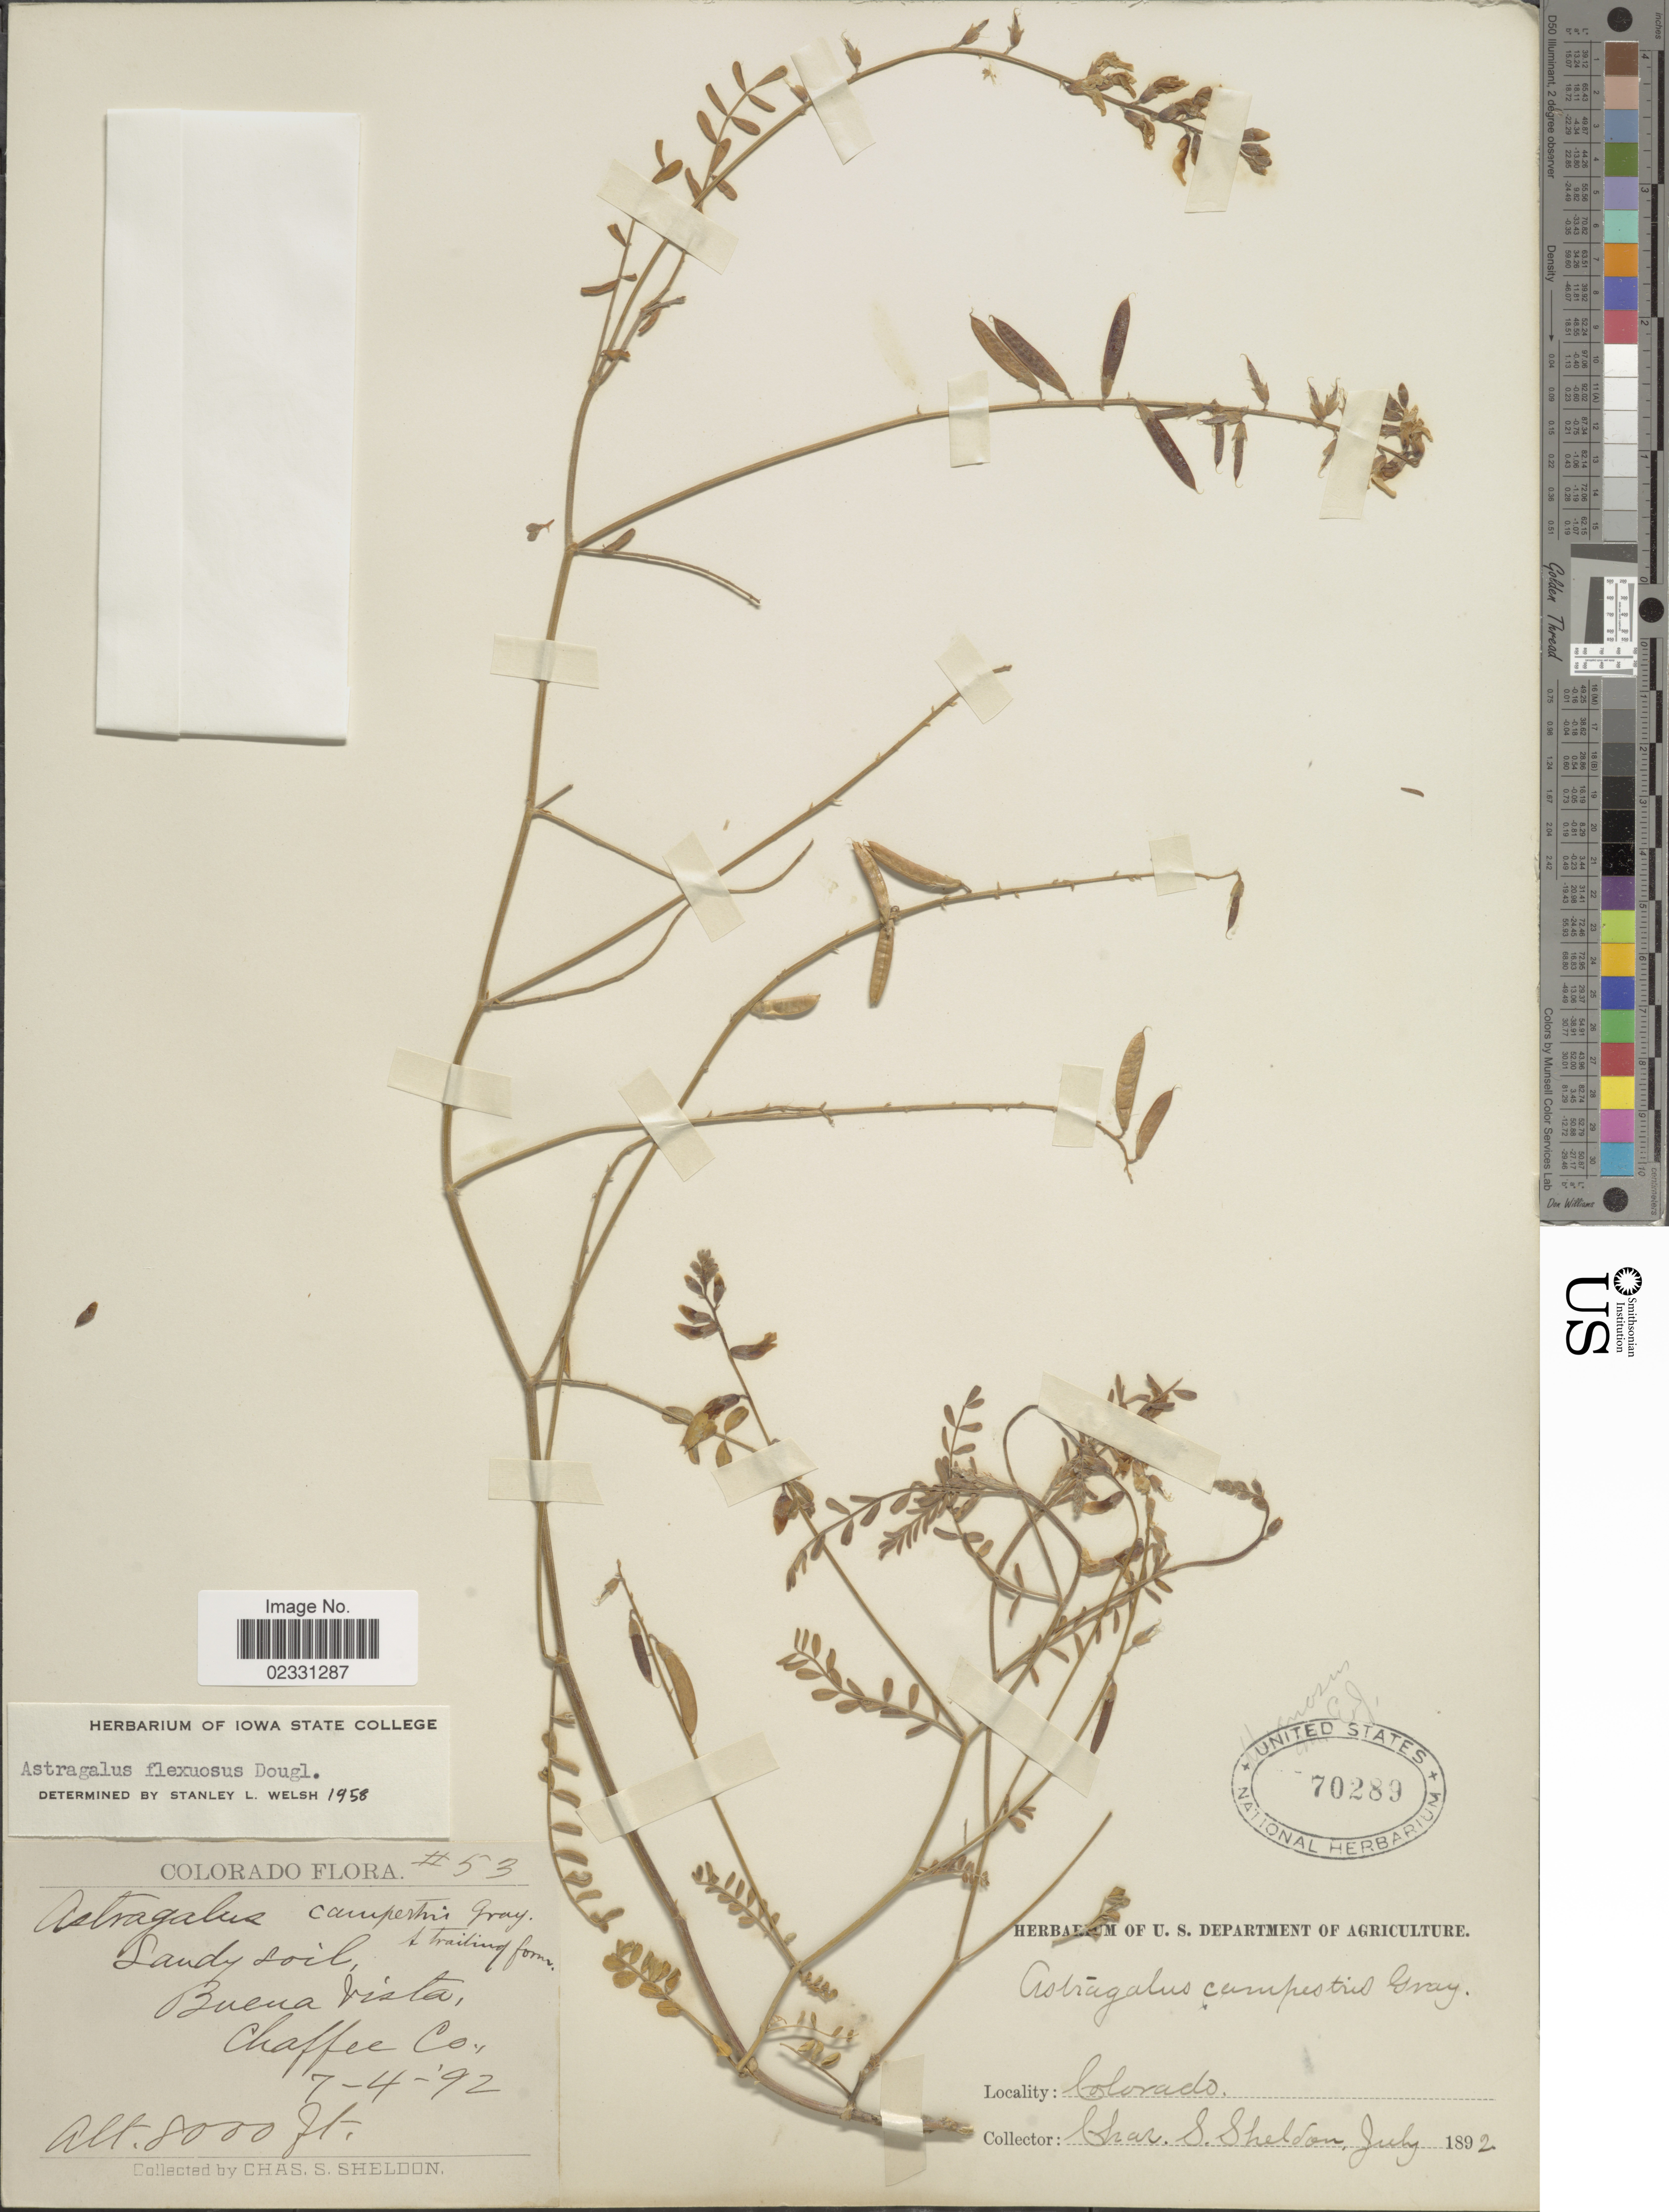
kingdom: Plantae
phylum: Tracheophyta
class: Magnoliopsida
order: Fabales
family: Fabaceae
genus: Astragalus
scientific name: Astragalus flexuosus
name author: (Hook.) Douglas ex G. Don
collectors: C. S. Sheldon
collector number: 53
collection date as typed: Transcribed d/m/y: 4/7/92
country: United States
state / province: Colorado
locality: Buena Vista, Chaffee Co.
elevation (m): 2438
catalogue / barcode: US 70289